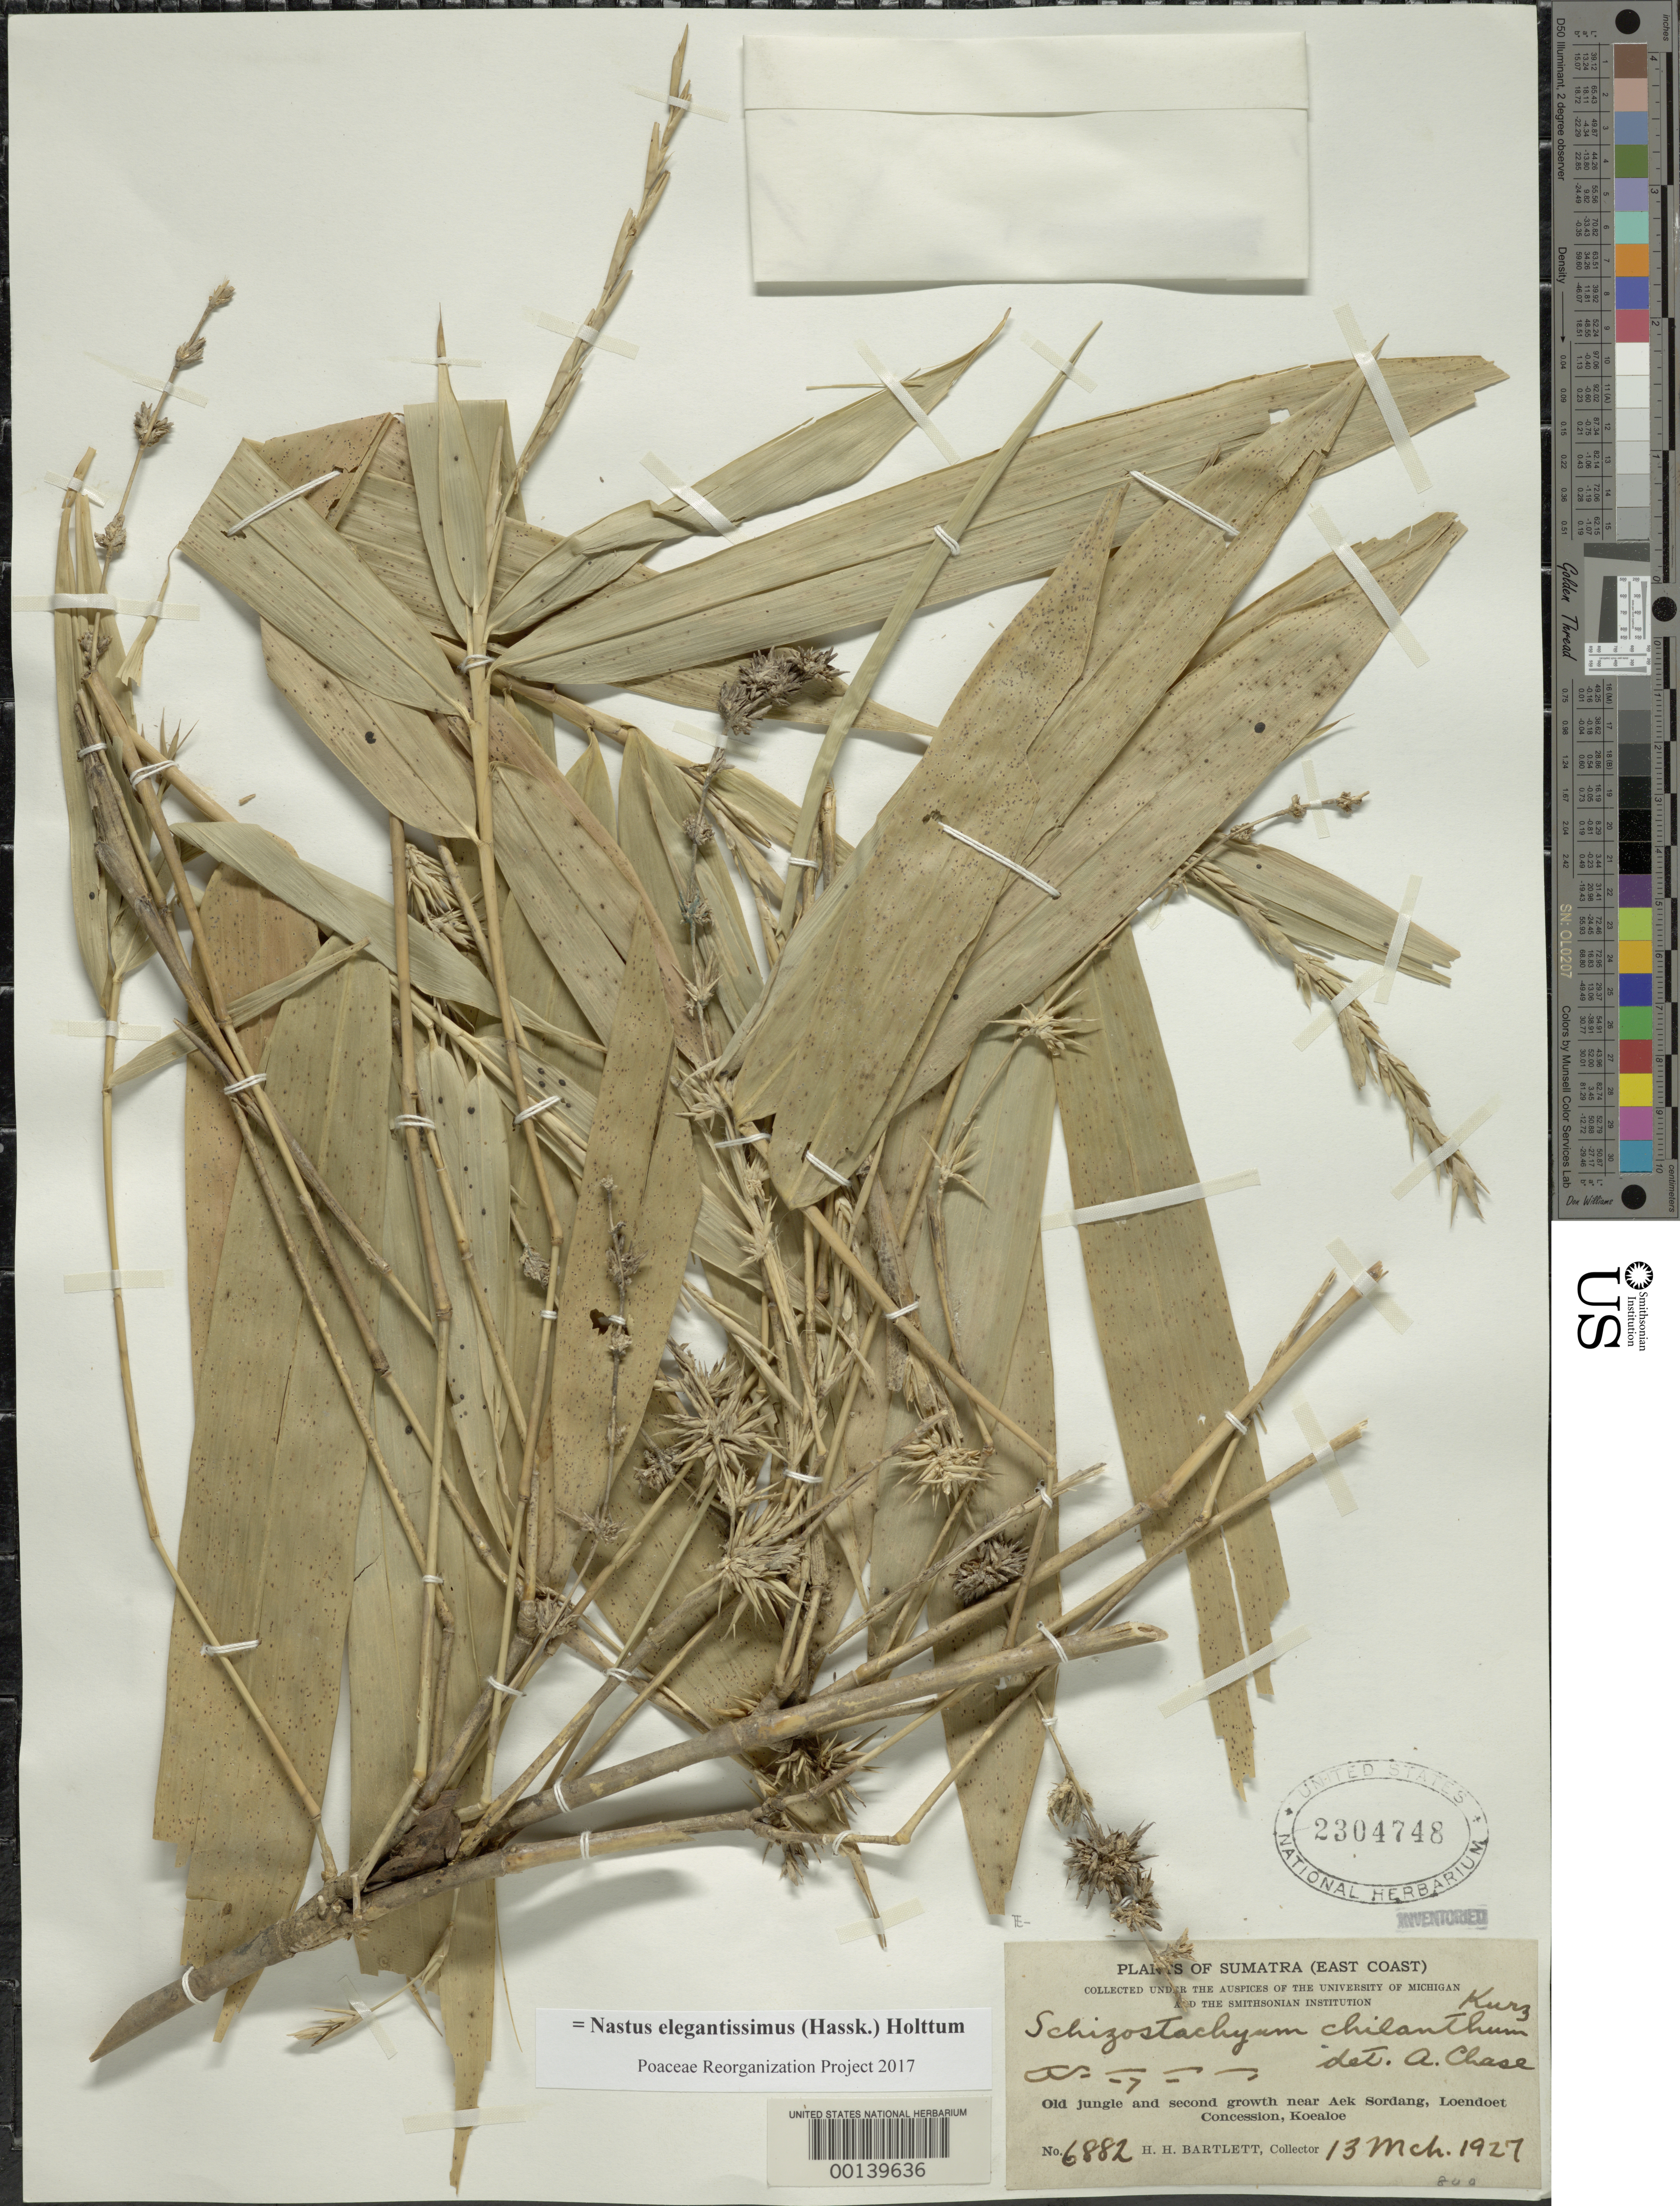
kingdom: Plantae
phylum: Tracheophyta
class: Liliopsida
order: Poales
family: Poaceae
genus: Nastus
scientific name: Nastus elegantissimus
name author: (Hassk.) Holttum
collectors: H. H. Bartlett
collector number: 6882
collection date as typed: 13 Mar 1927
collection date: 1927-03-13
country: Indonesia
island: Sumatra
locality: Aek sordang, loendoet, koealoe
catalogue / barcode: US 2304748